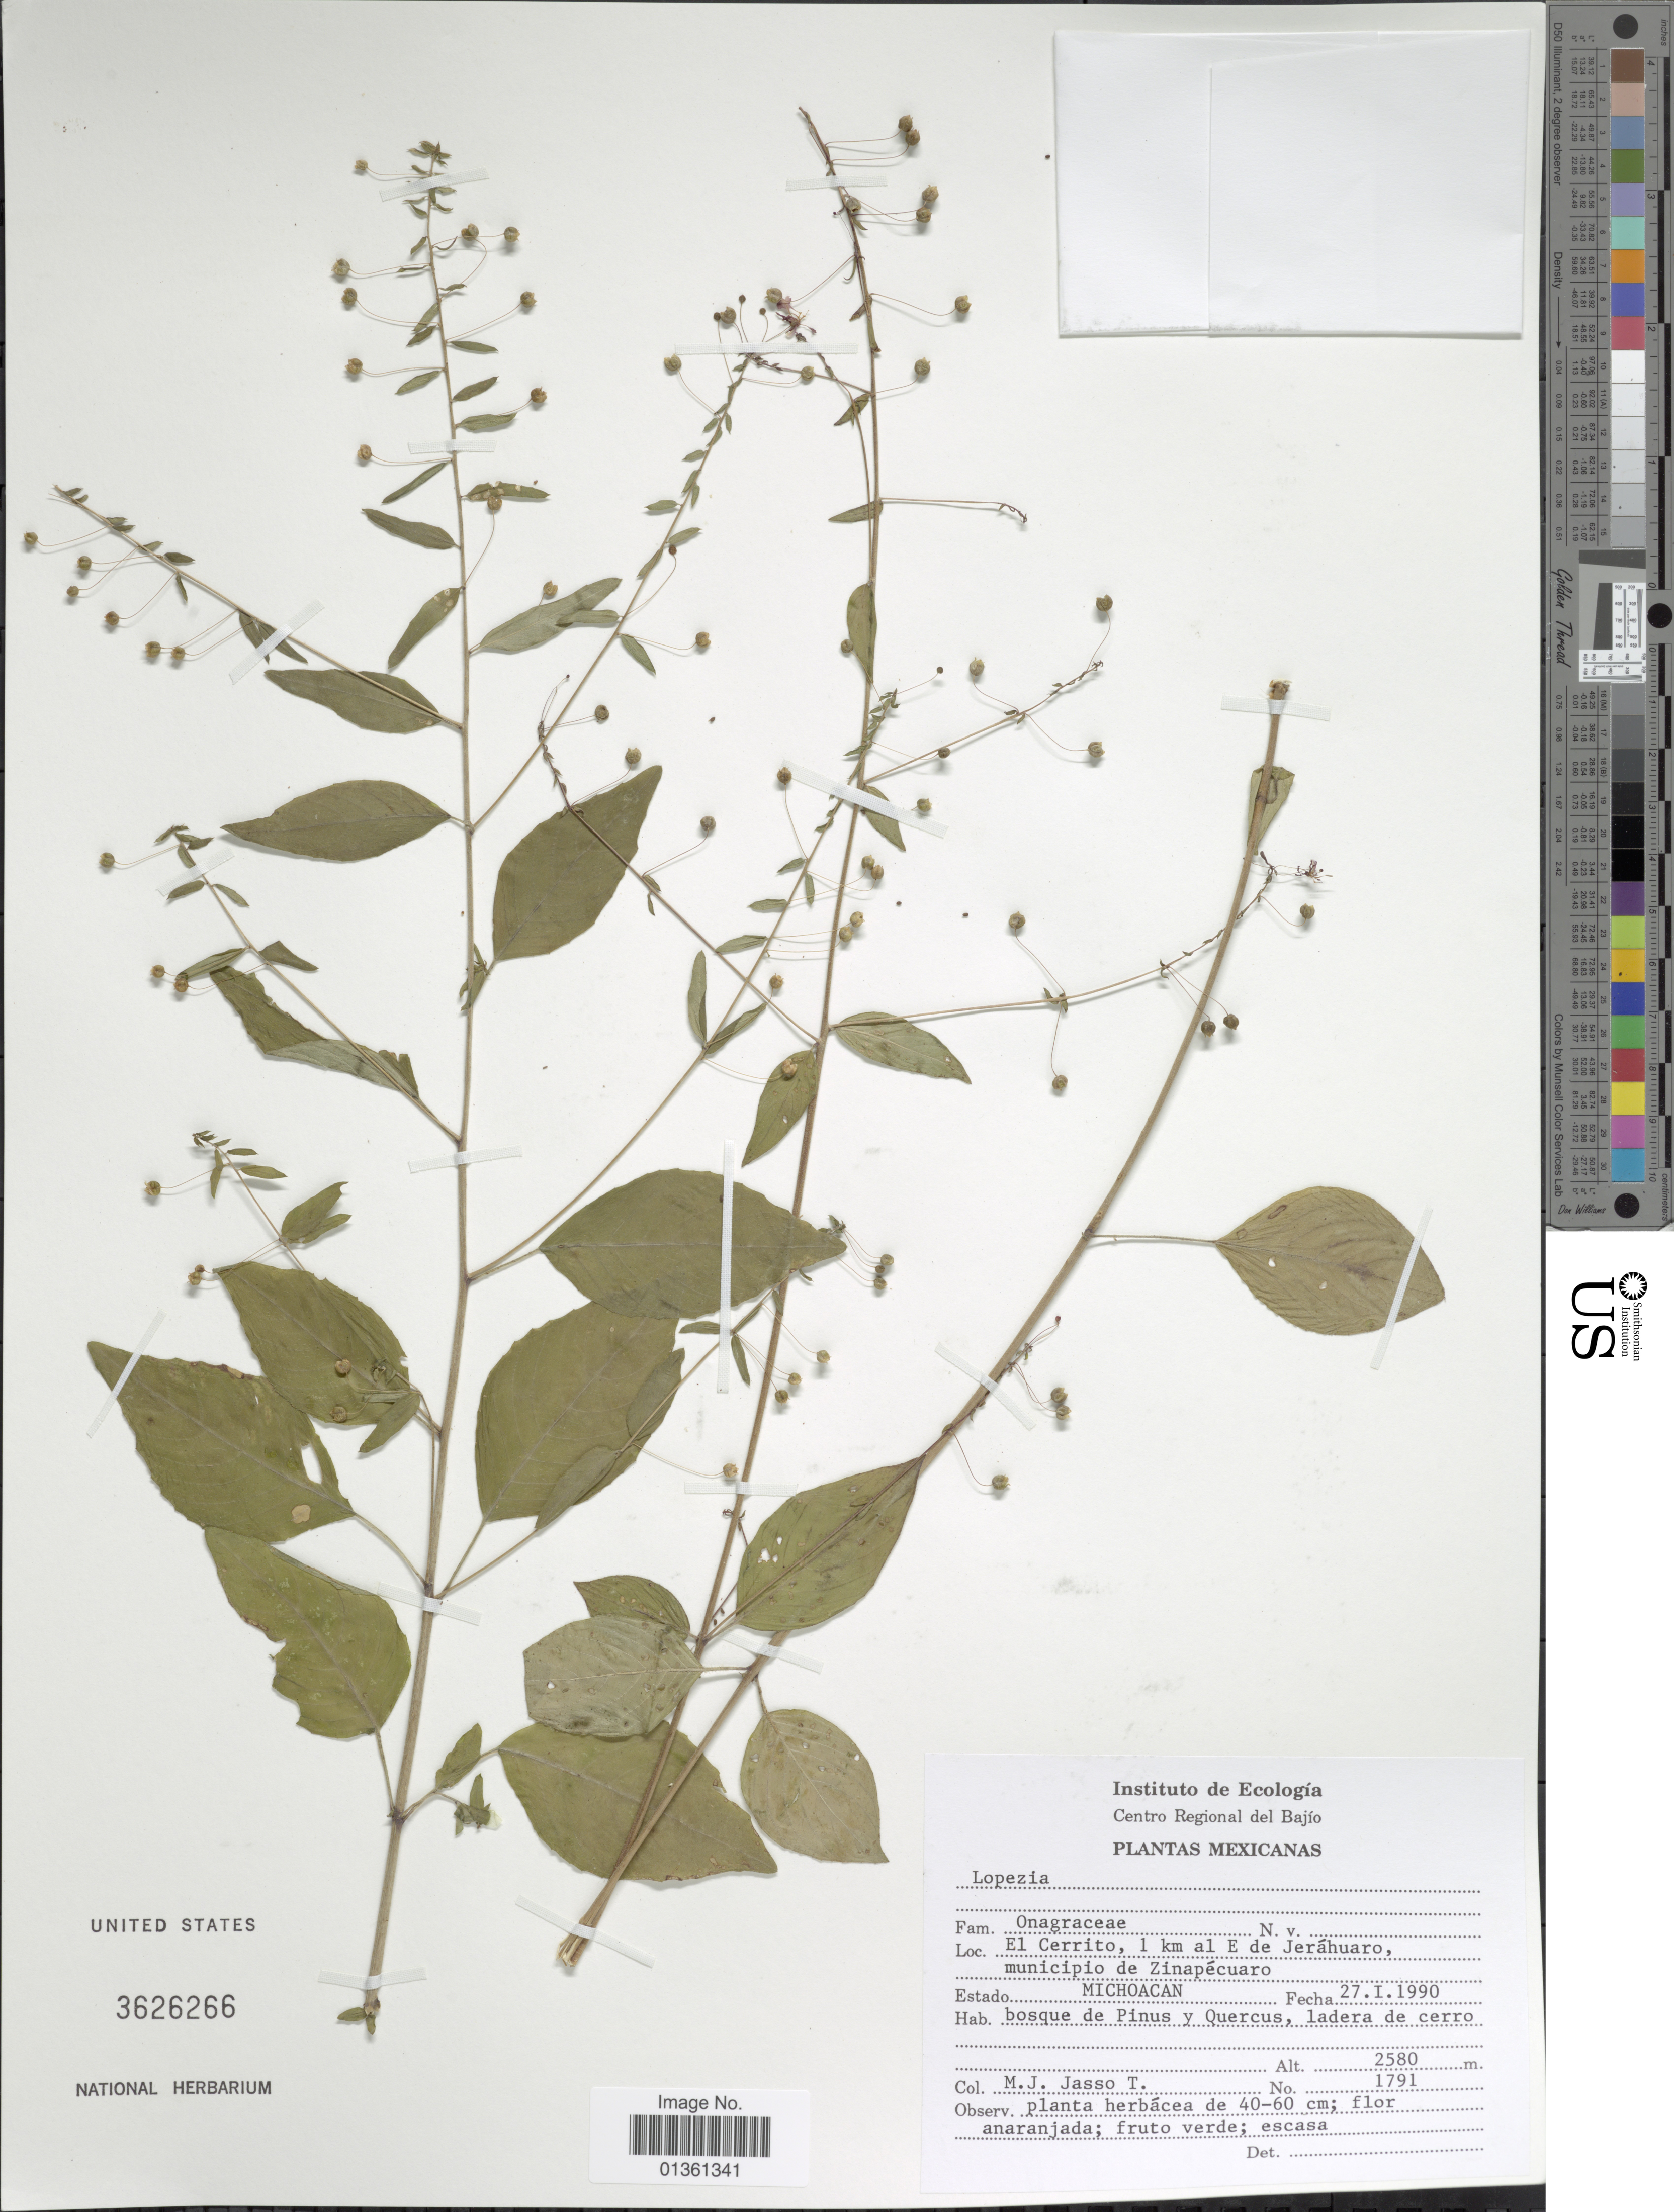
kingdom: Plantae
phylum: Tracheophyta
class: Magnoliopsida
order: Myrtales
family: Onagraceae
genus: Lopezia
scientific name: Lopezia sp.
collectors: M. Jasso T.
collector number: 1791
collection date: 1990-01-27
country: Mexico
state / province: Michoacán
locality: El Cerrito, 1 km al E de Jeráhuaro, municipio de Zinapécuaro.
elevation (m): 2580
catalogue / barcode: US 3626266